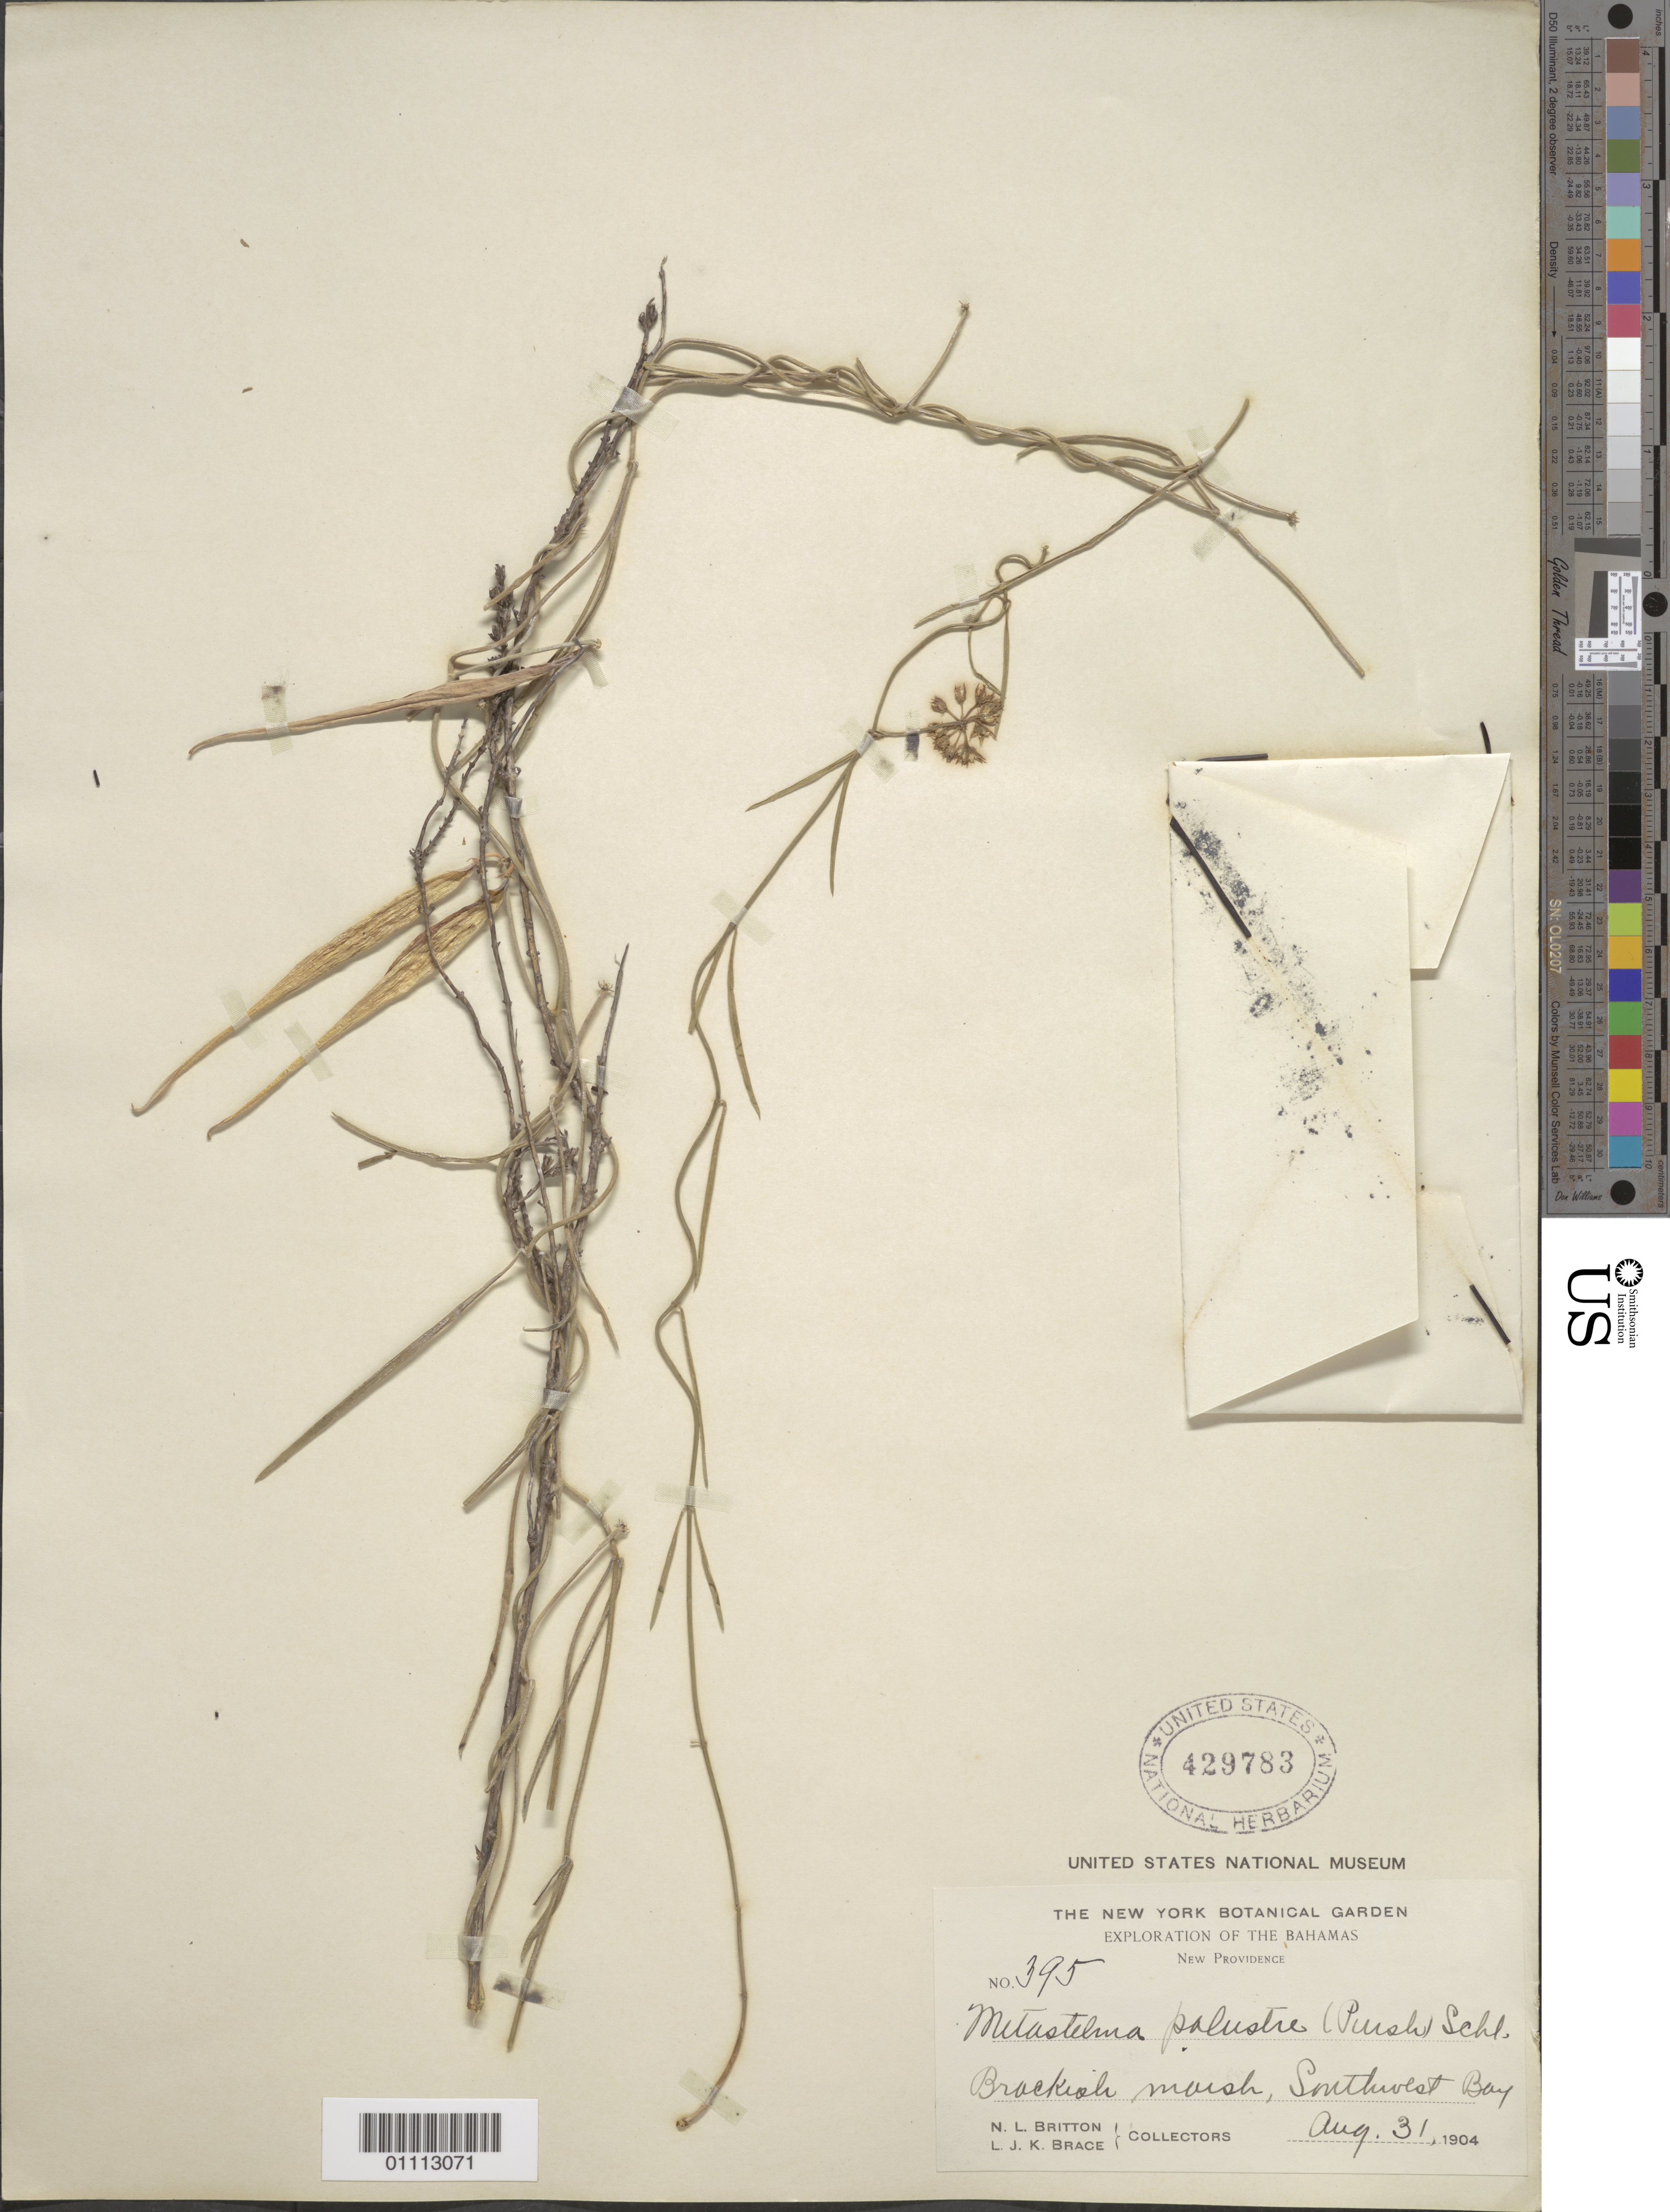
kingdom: Plantae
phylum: Tracheophyta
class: Magnoliopsida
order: Gentianales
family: Apocynaceae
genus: Cynanchum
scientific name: Cynanchum salinarum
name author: (Griseb.) Alain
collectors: N. Britton & L. J. K. Brace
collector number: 395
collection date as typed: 31 Aug 1904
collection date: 1904-08-31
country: Bahamas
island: New Providence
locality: Brackish marsh, Southwest Bay.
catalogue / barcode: US 429783